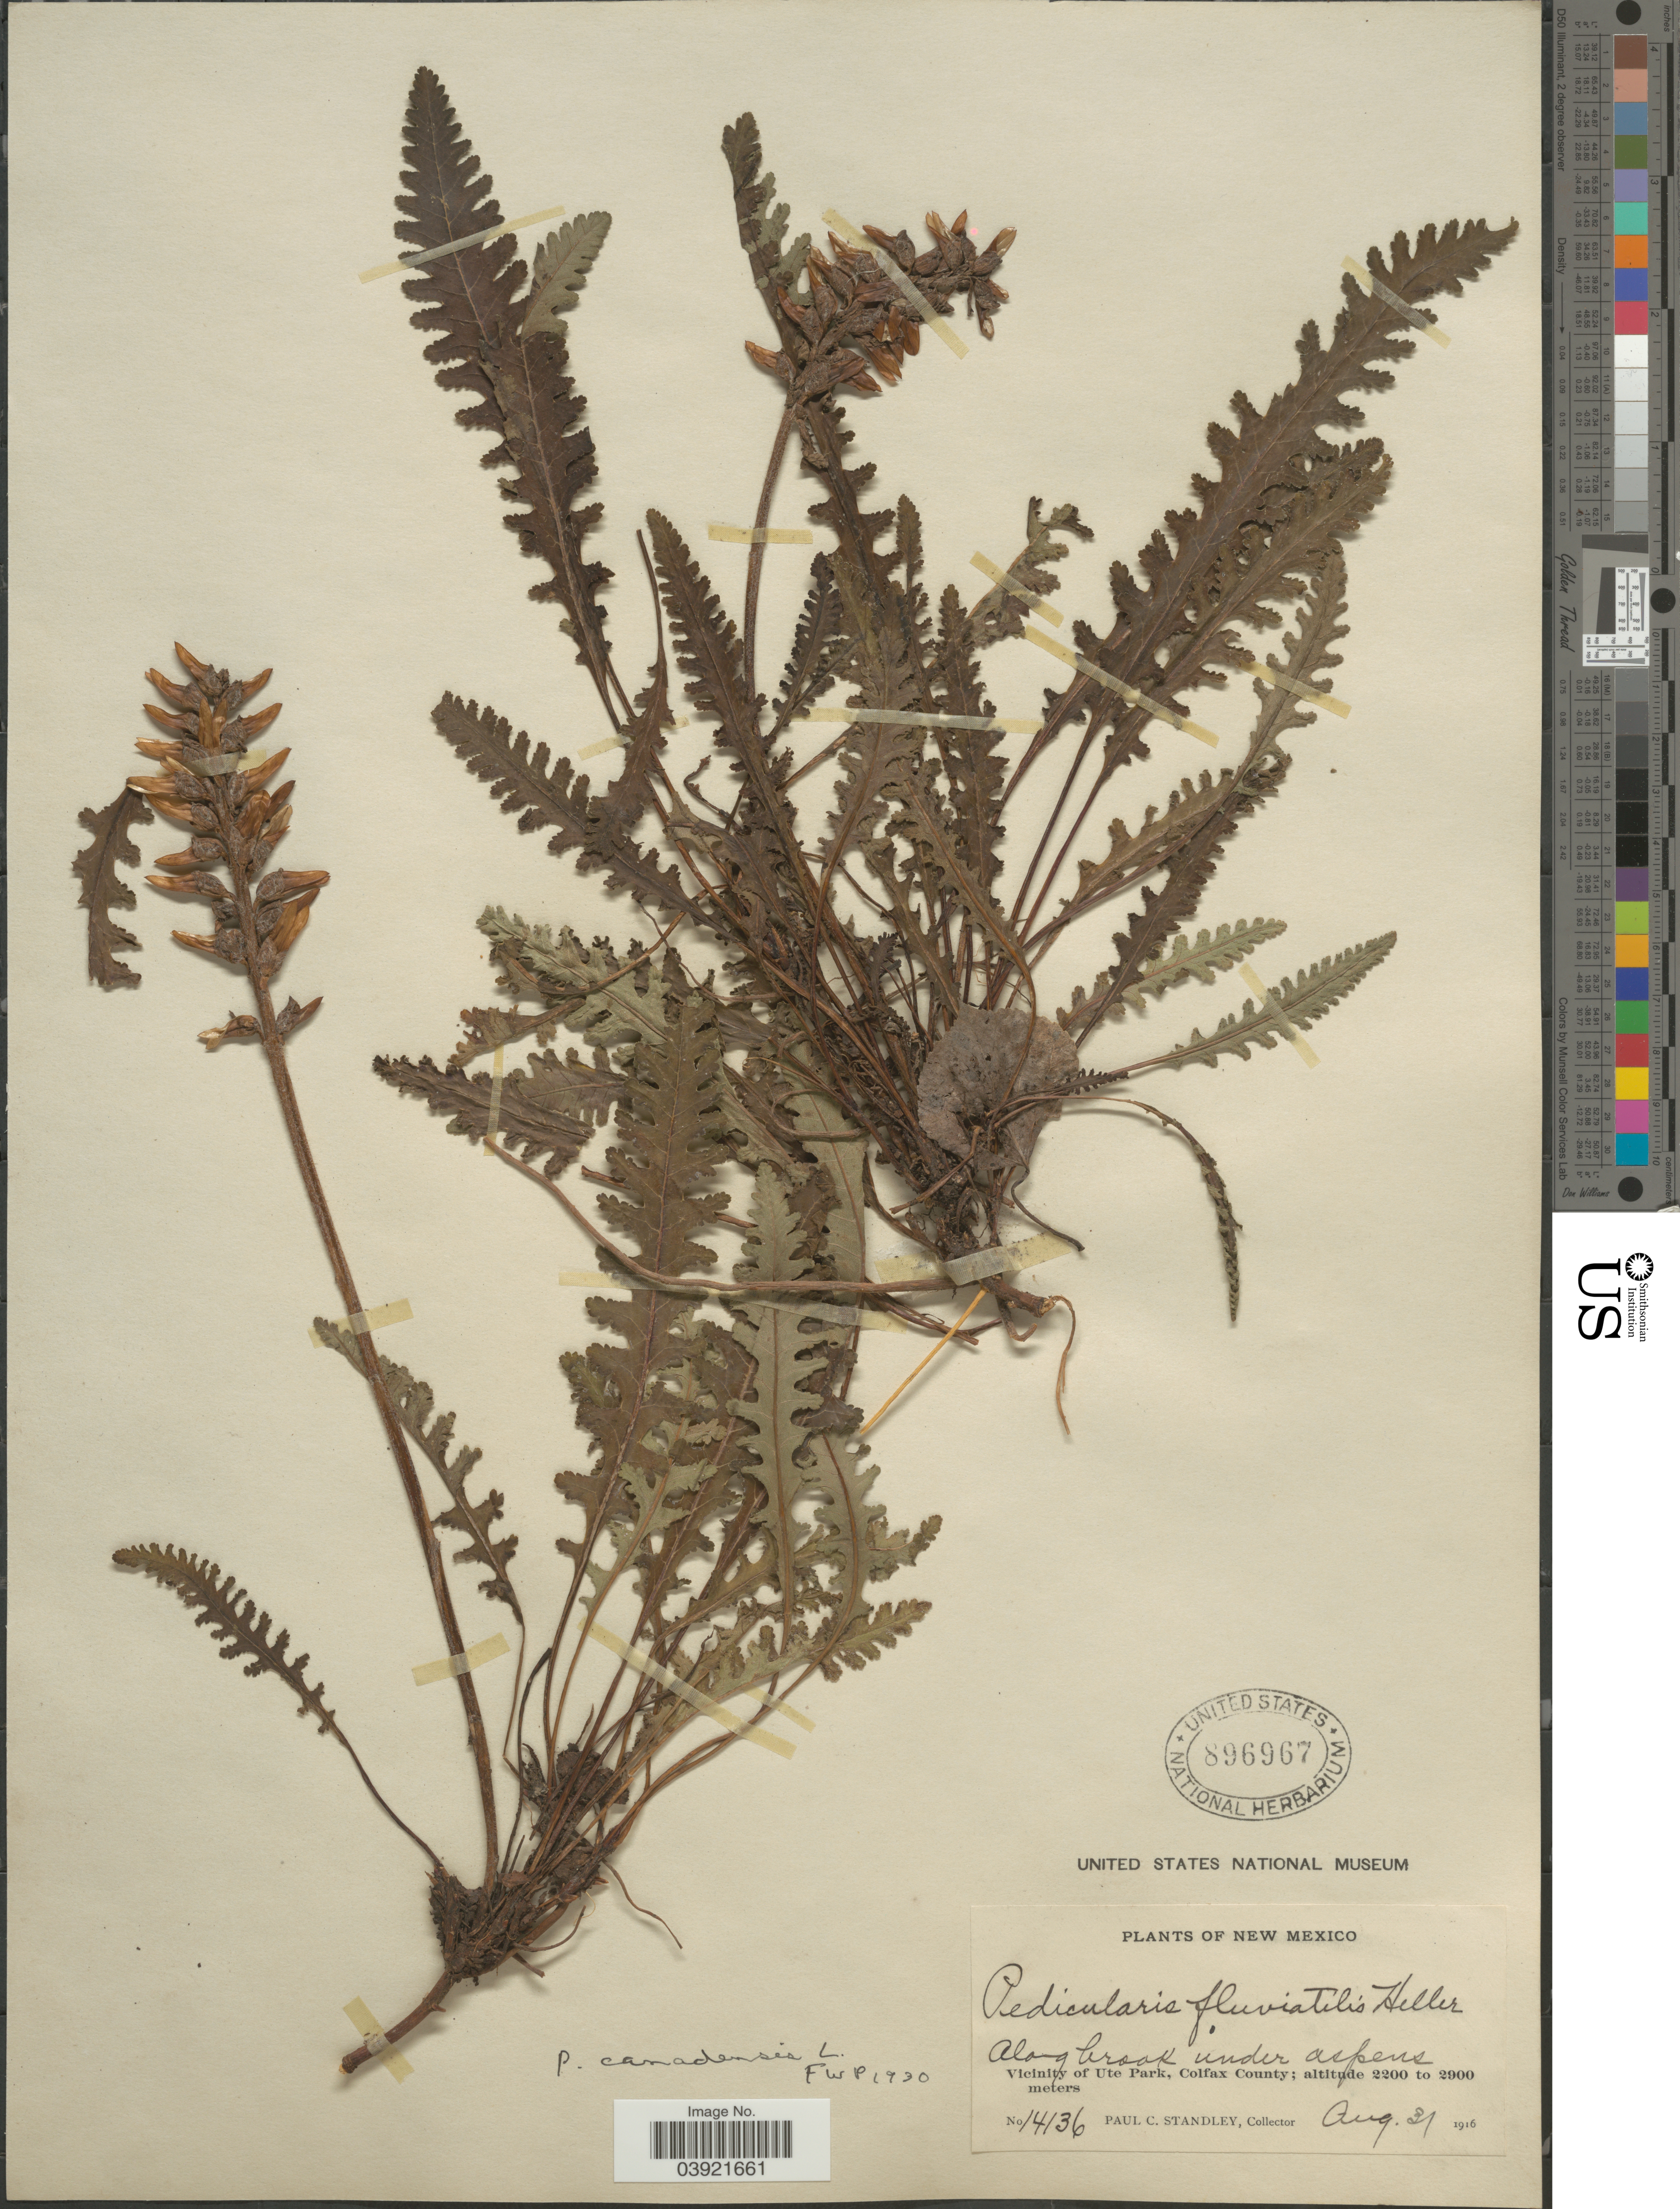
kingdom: Plantae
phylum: Tracheophyta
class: Magnoliopsida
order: Lamiales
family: Orobanchaceae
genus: Pedicularis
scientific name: Pedicularis canadensis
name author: L.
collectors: P. C. Standley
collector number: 14136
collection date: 1916-08-31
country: United States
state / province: New Mexico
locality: Vicinity of Ute Park, Colfax County.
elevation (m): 2200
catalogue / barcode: US 896967